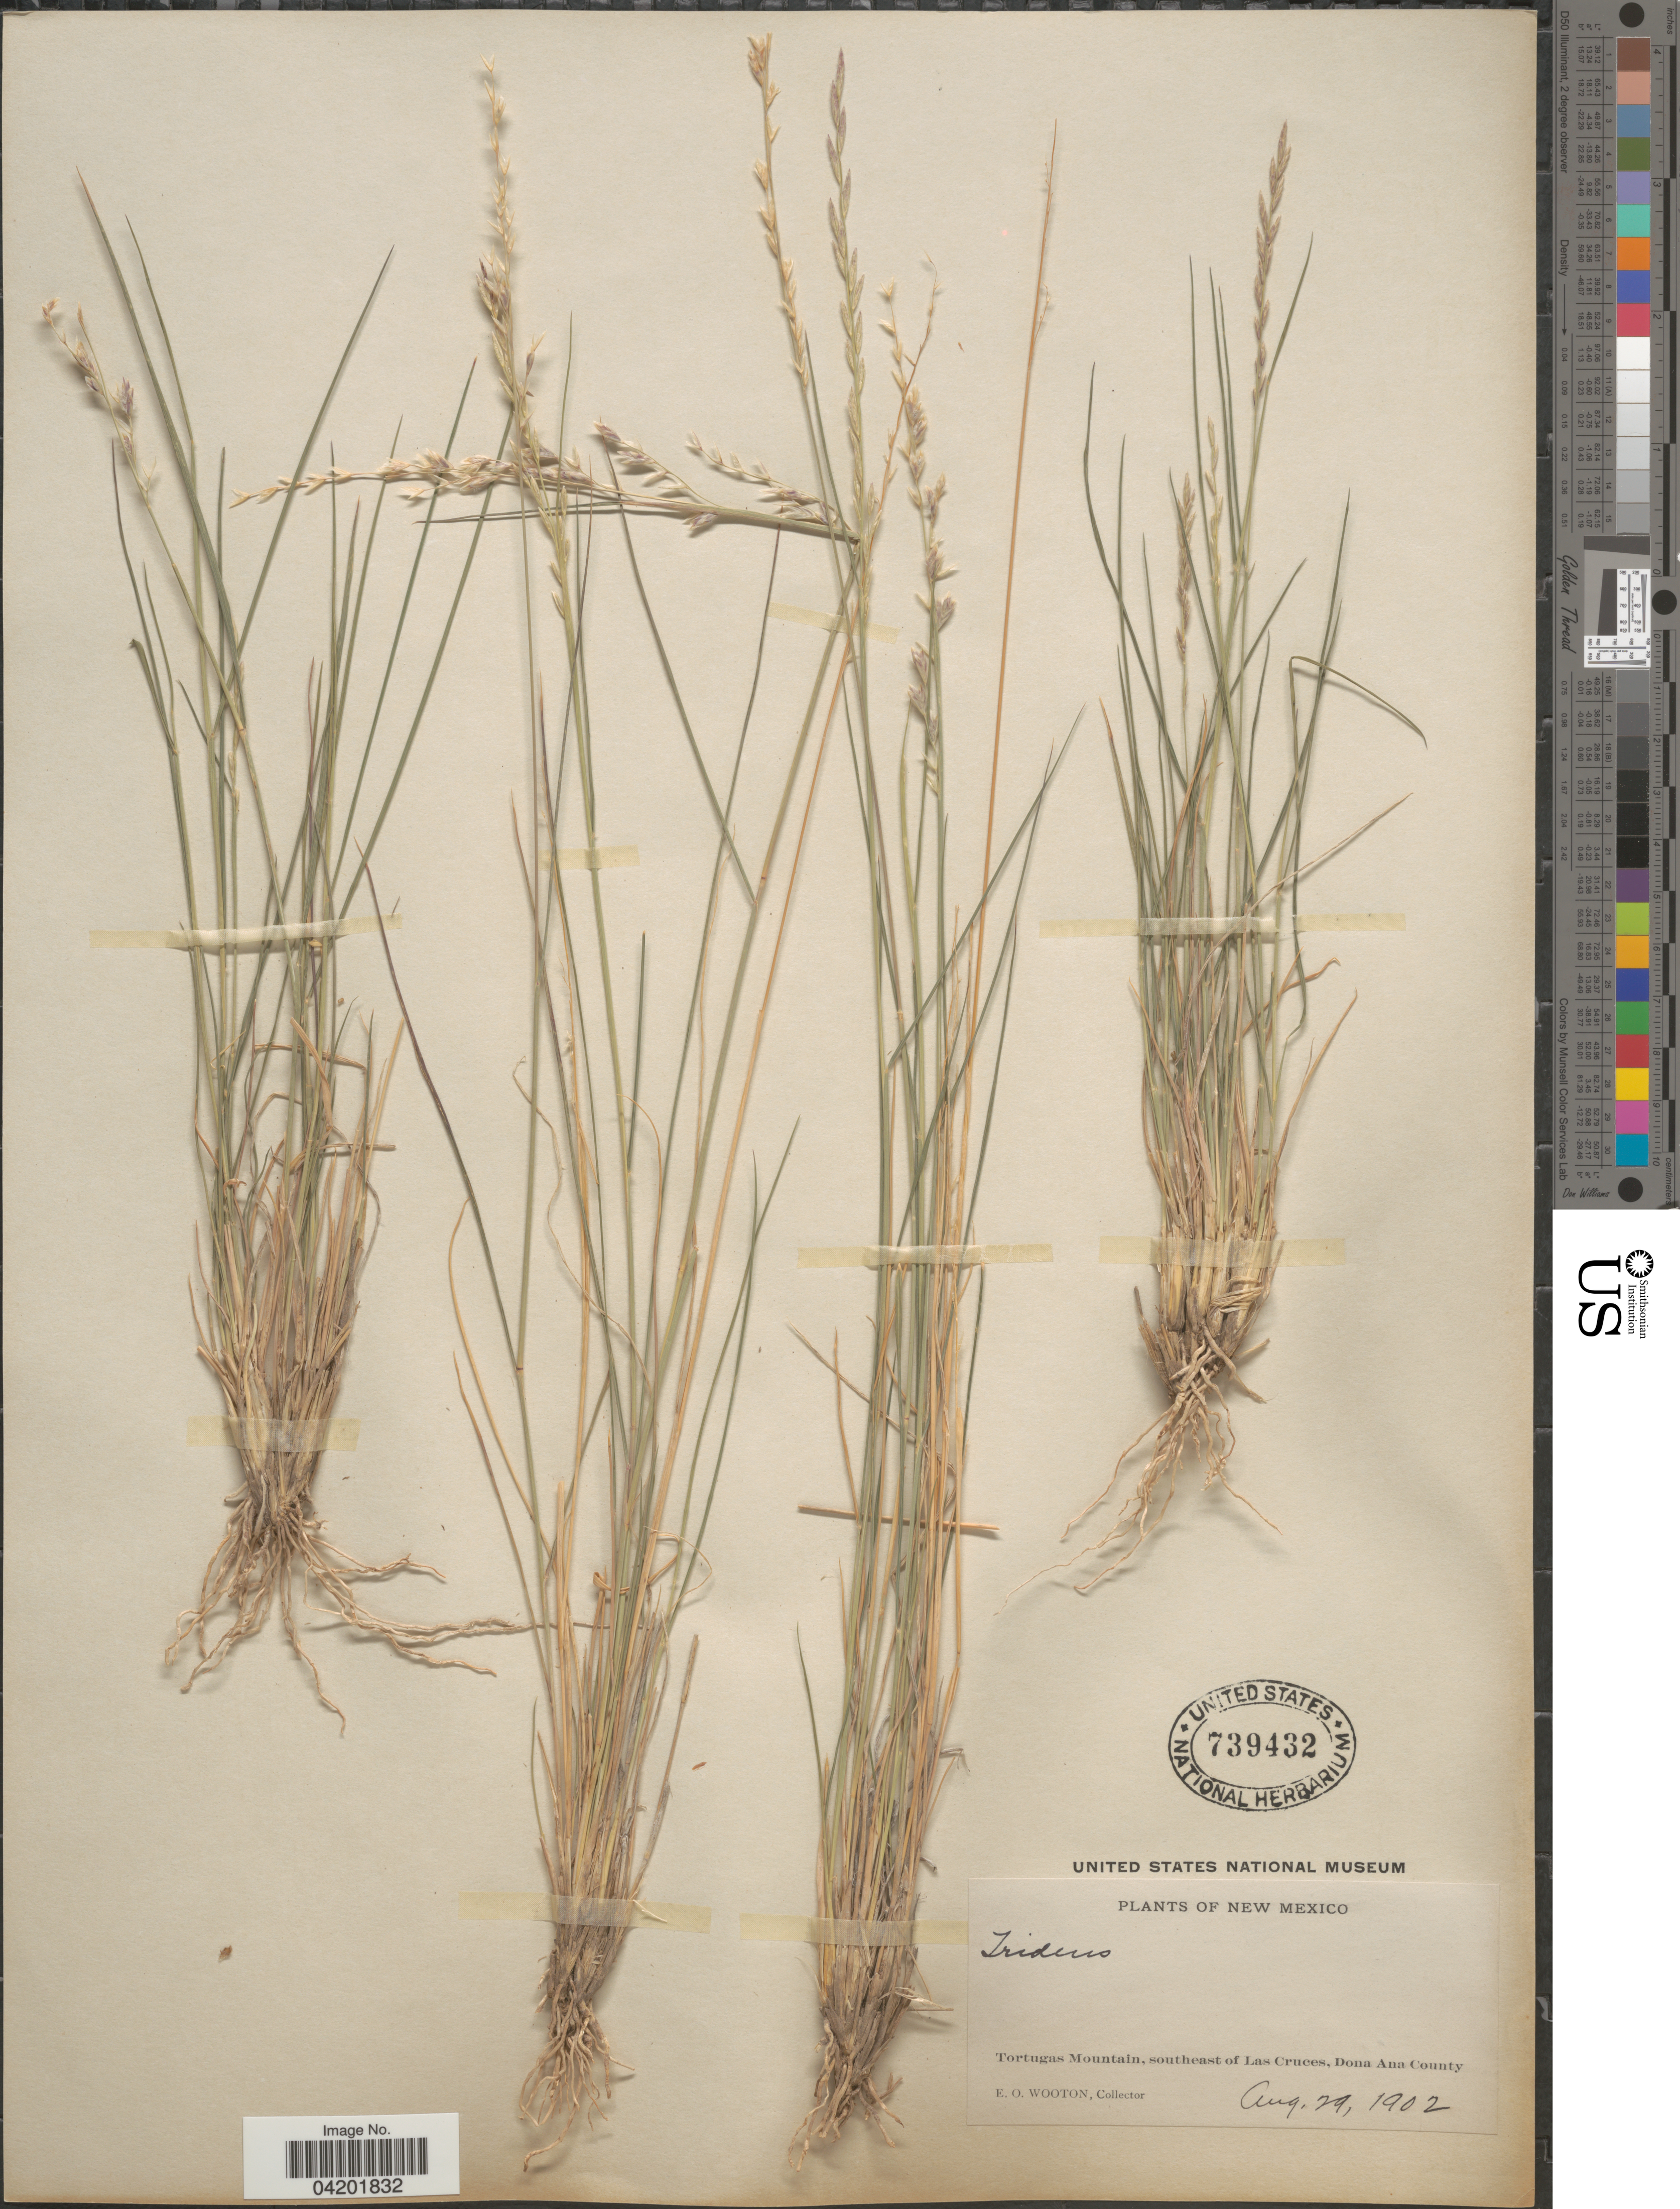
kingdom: Plantae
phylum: Tracheophyta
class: Liliopsida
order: Poales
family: Poaceae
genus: Tridentopsis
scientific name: Tridentopsis mutica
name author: (Torr.) P.M. Peterson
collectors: E. O. Wooton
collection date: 1902-08-29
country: United States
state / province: New Mexico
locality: Tortugas Mountain, southeast of Las Cruces, Dona Ana County.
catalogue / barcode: US 739432